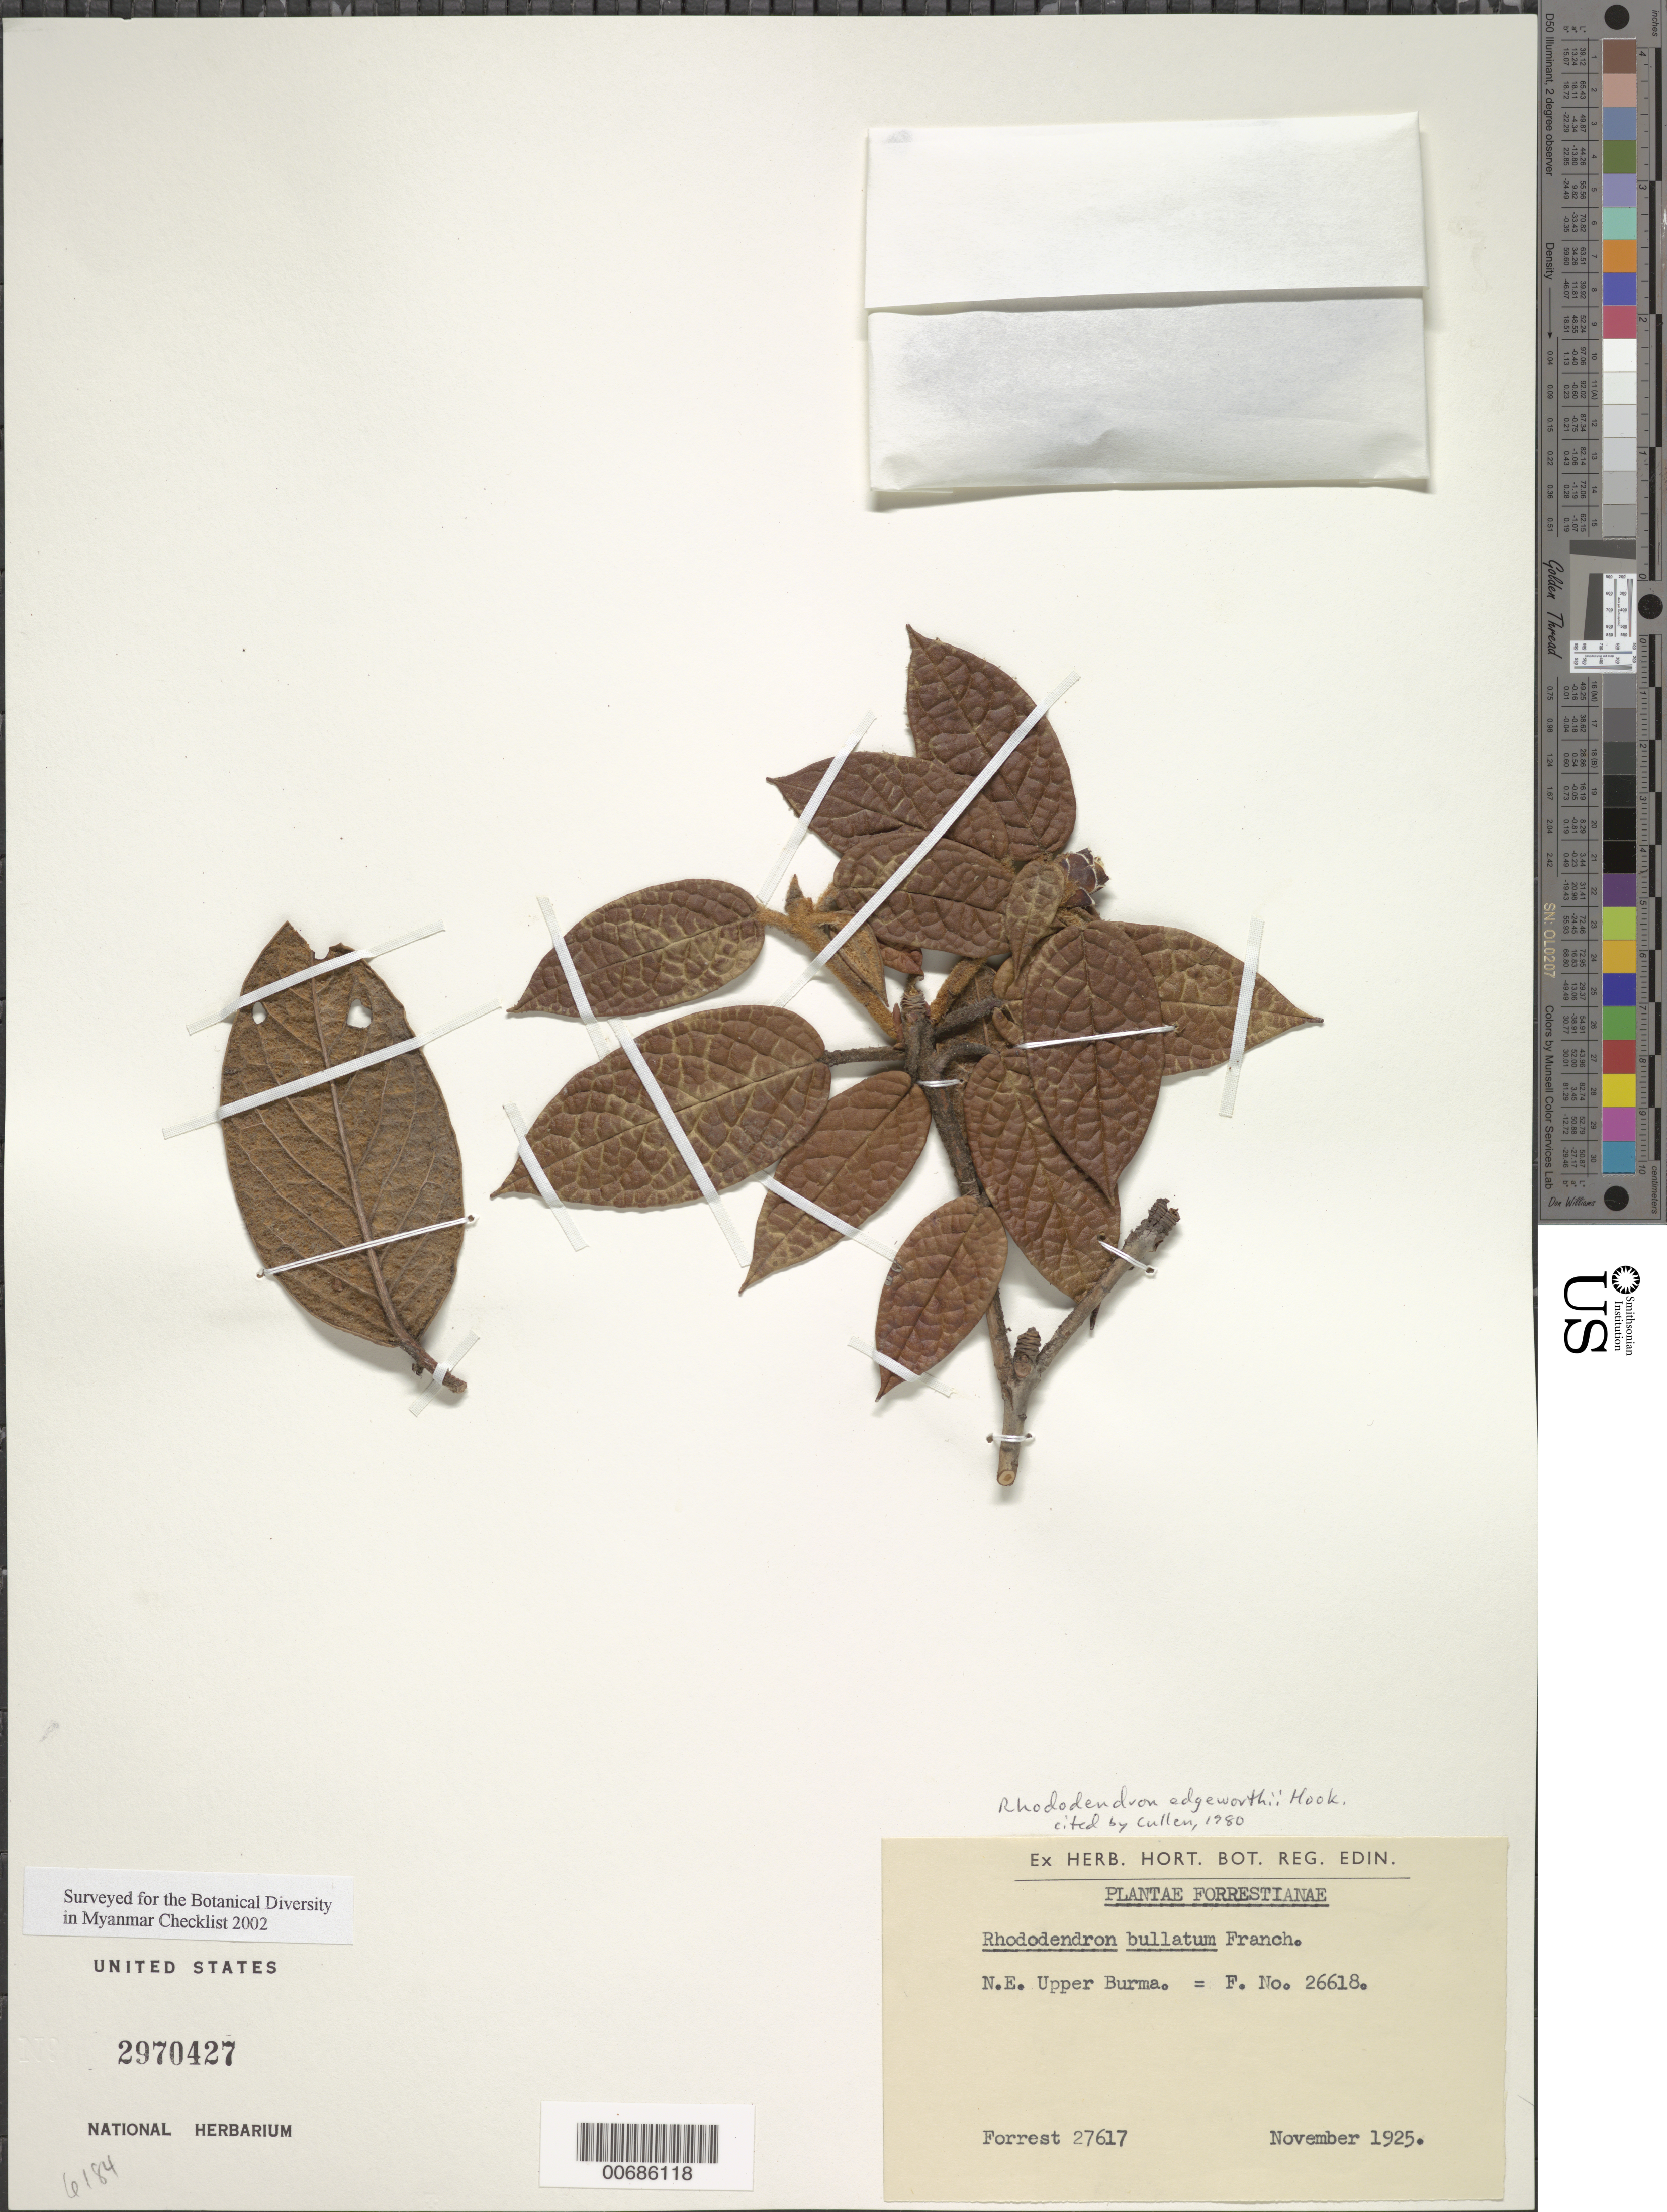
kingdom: Plantae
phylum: Tracheophyta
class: Magnoliopsida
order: Ericales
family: Ericaceae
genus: Rhododendron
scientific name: Rhododendron edgeworthii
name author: Hook.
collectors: G. Forrest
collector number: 27617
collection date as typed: Nov 1925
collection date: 1925-11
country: Myanmar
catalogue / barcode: US 2970427